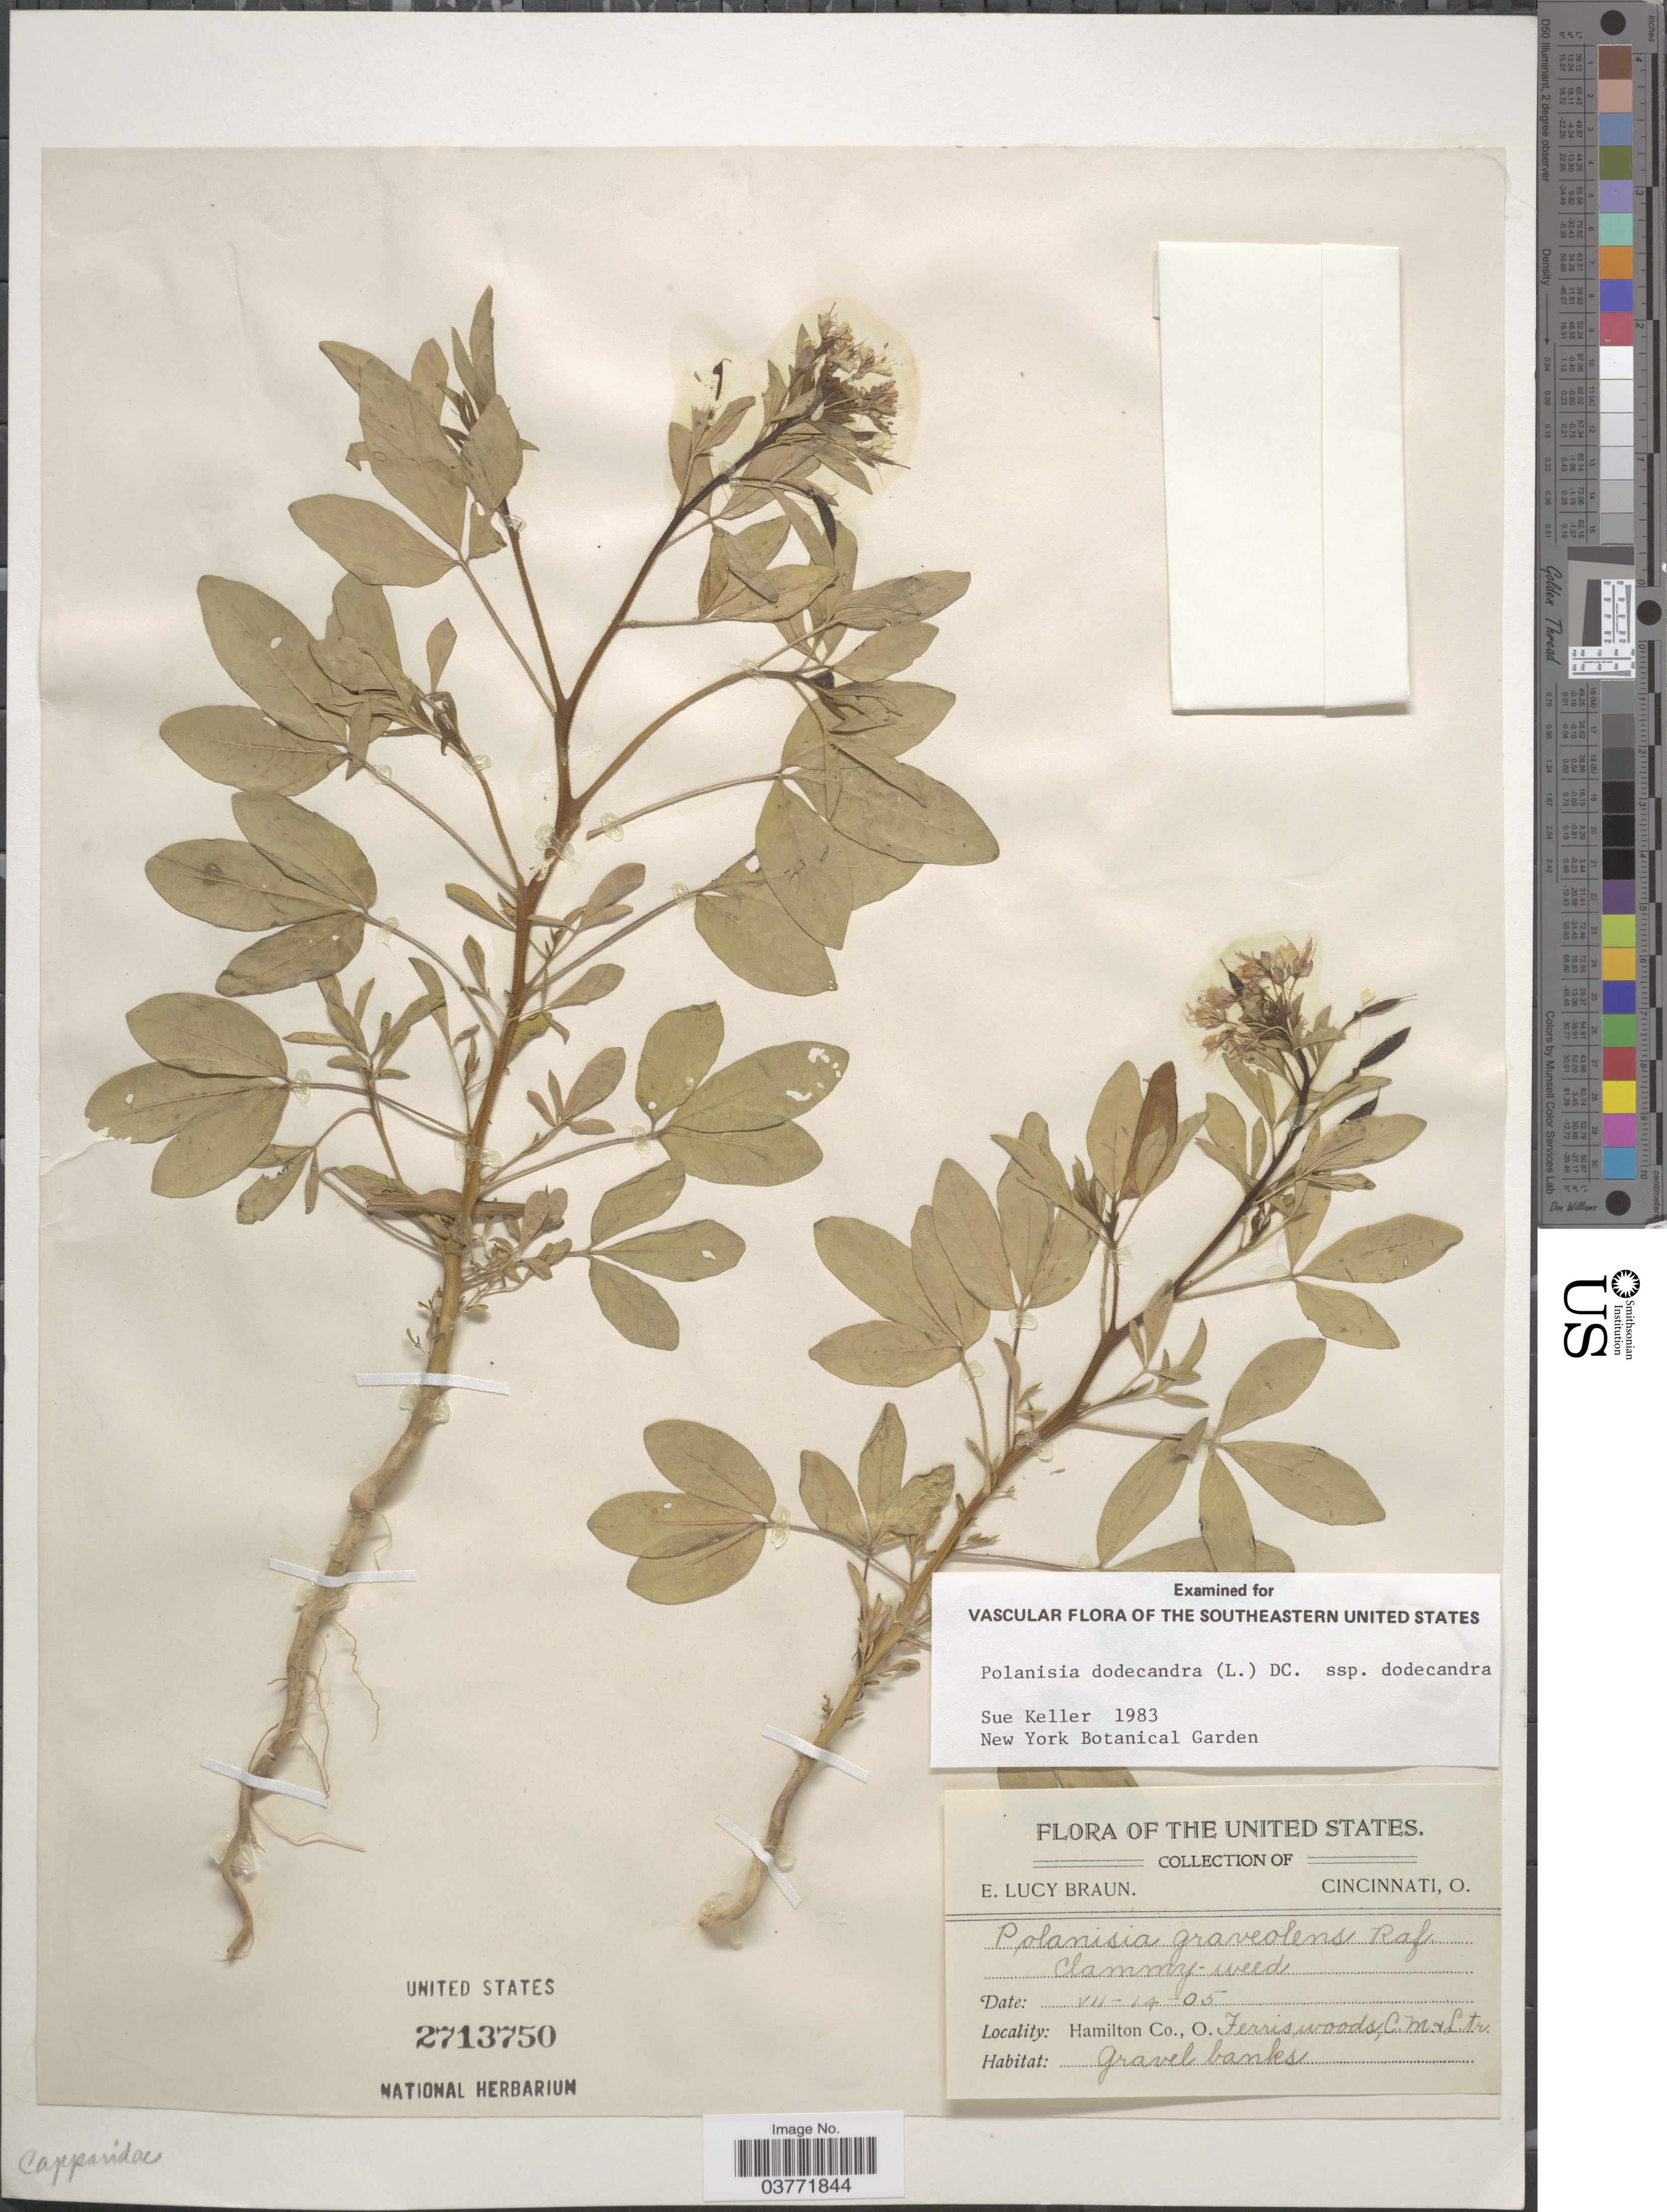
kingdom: Plantae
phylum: Tracheophyta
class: Magnoliopsida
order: Brassicales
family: Cleomaceae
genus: Polanisia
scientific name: Polanisia dodecandra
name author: (L.) DC.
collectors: E. L. Braun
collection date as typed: Transcribed d/m/y: 14/7/5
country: United States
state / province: Ohio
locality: Hamilton Co., Ferris woods, C.M. + L. tr.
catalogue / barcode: US 2713750